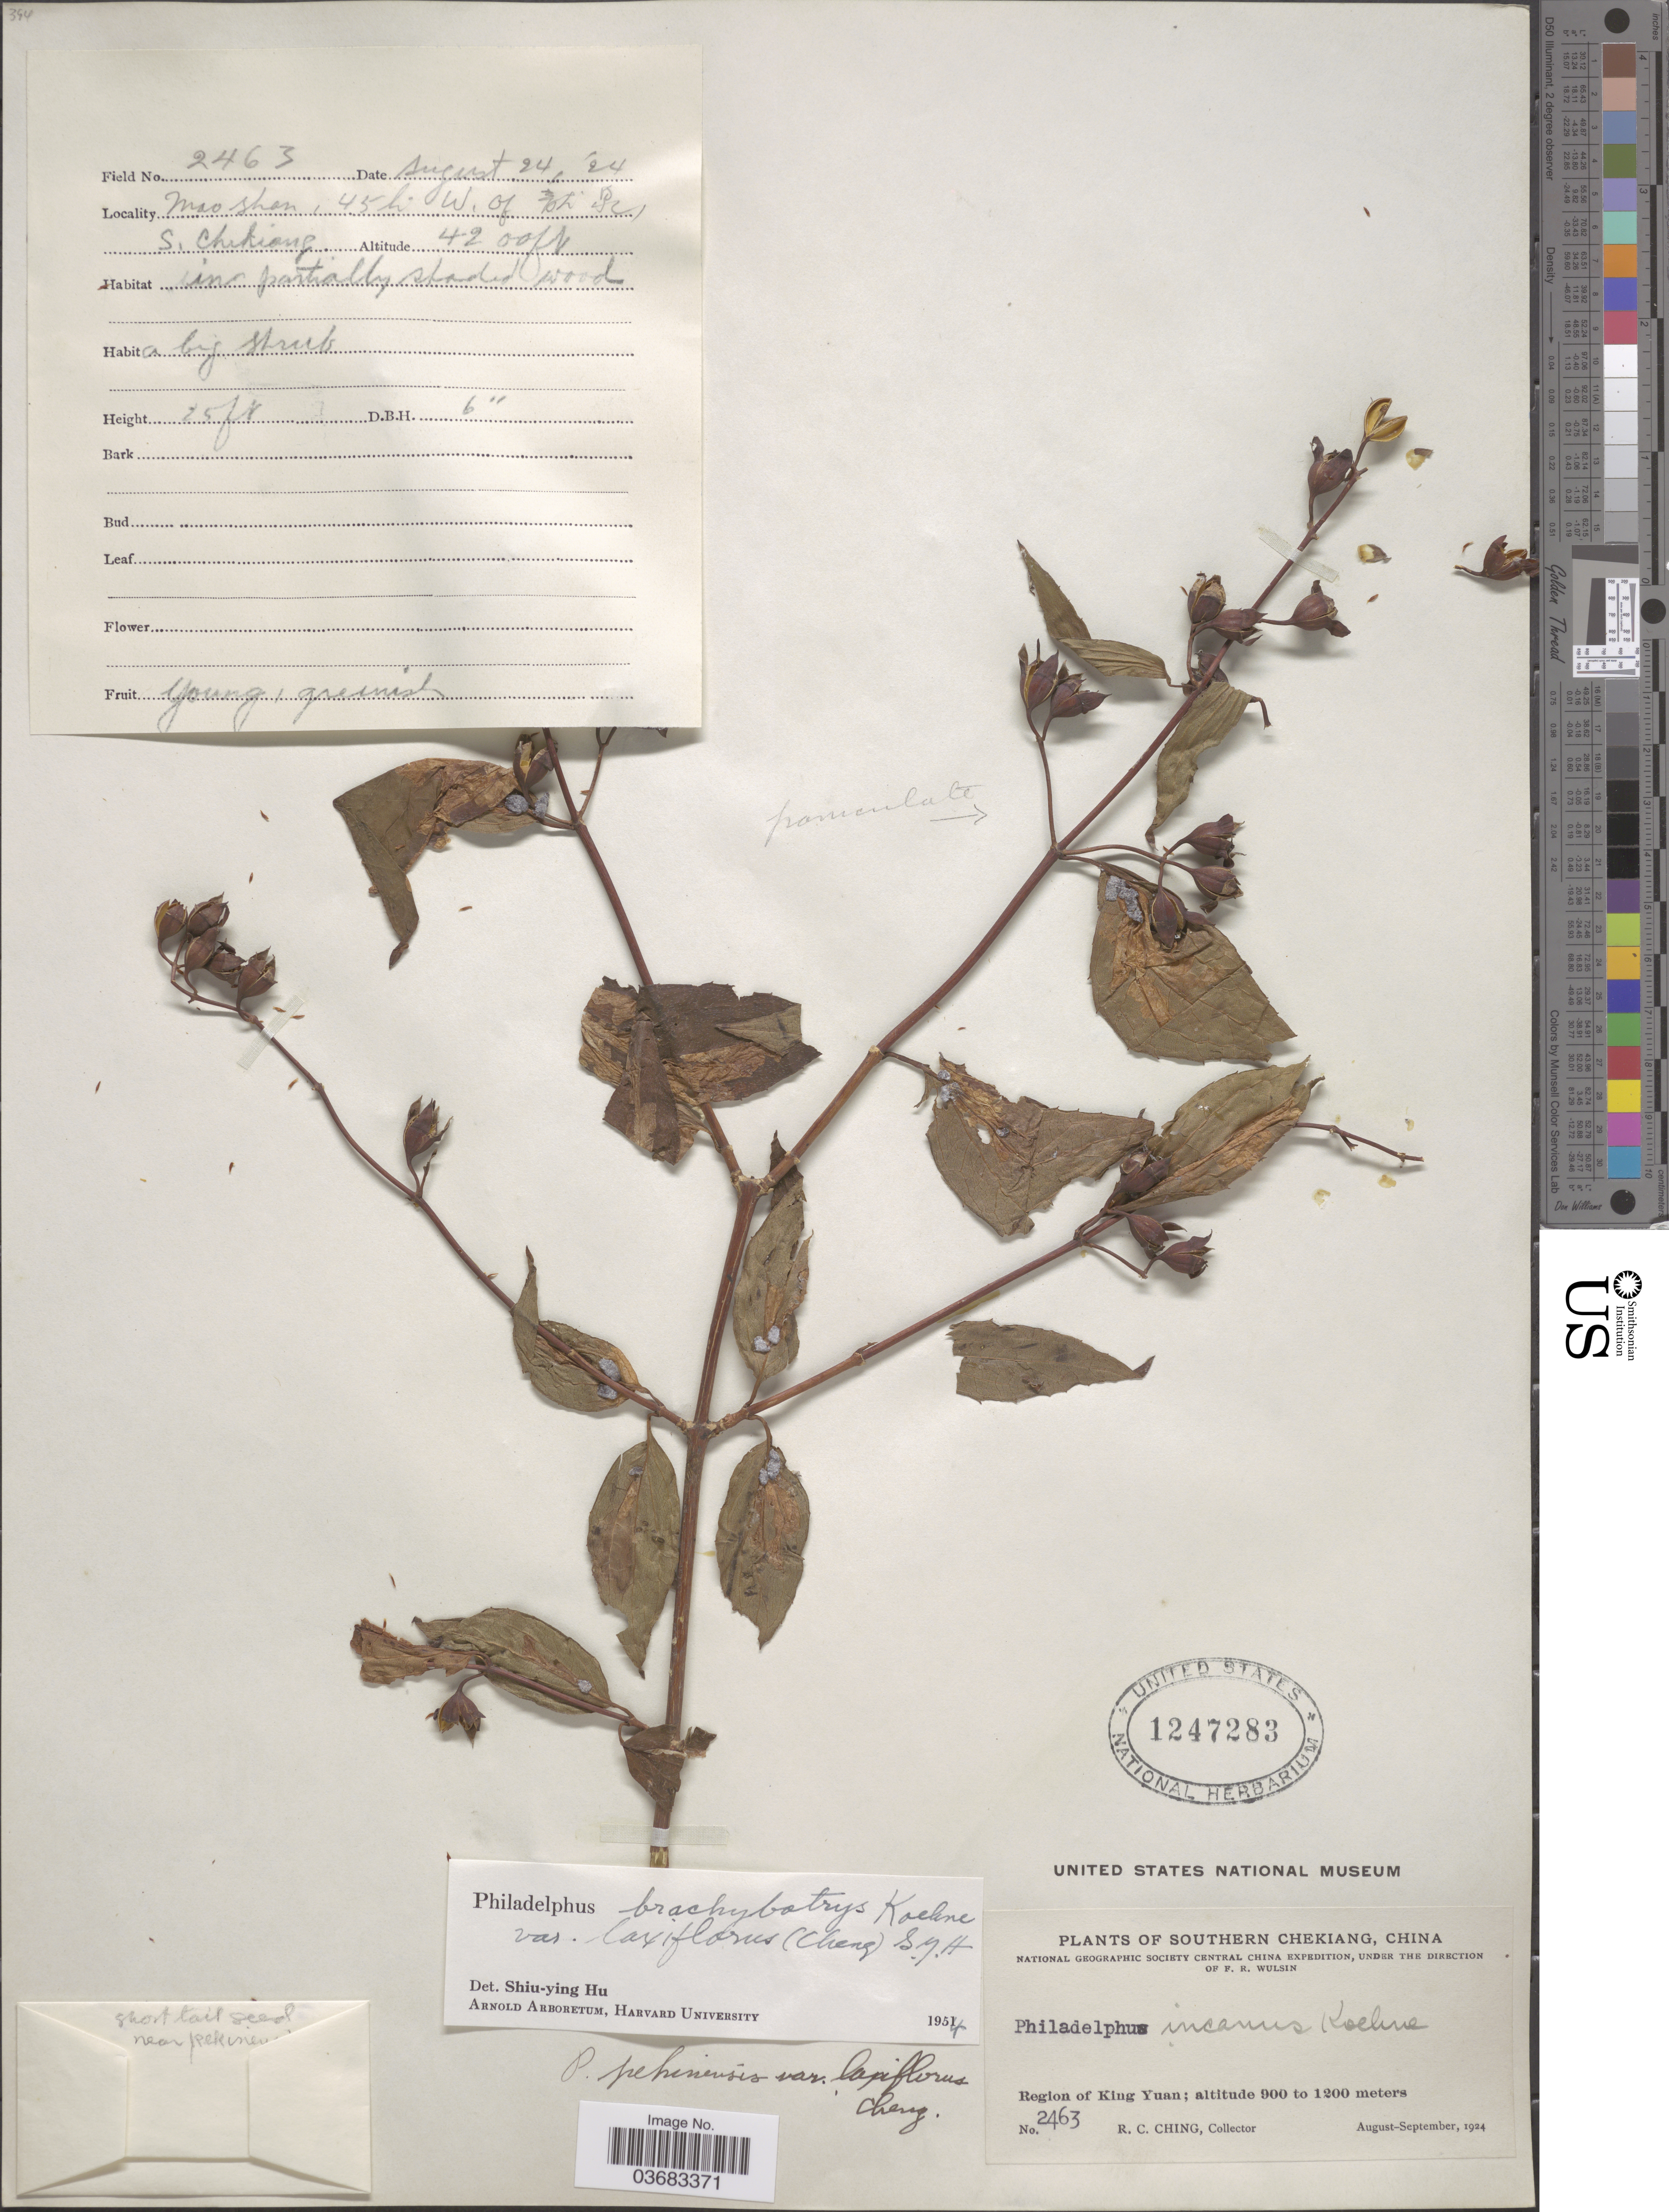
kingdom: Plantae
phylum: Tracheophyta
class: Magnoliopsida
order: Cornales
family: Hydrangeaceae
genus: Philadelphus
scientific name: Philadelphus brachybotrys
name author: (Koehne) Koehne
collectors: R. C. Ching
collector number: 2463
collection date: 1924-08-24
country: China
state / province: Zhejiang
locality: Southern Chekiang. National Geographic Society Central China E[Foreign script]pedition. Region of King Yuan. Mao Shan, 45 li. W. of [Foreign script] Pe, S. Chekiang.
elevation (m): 1280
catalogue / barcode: US 1247283